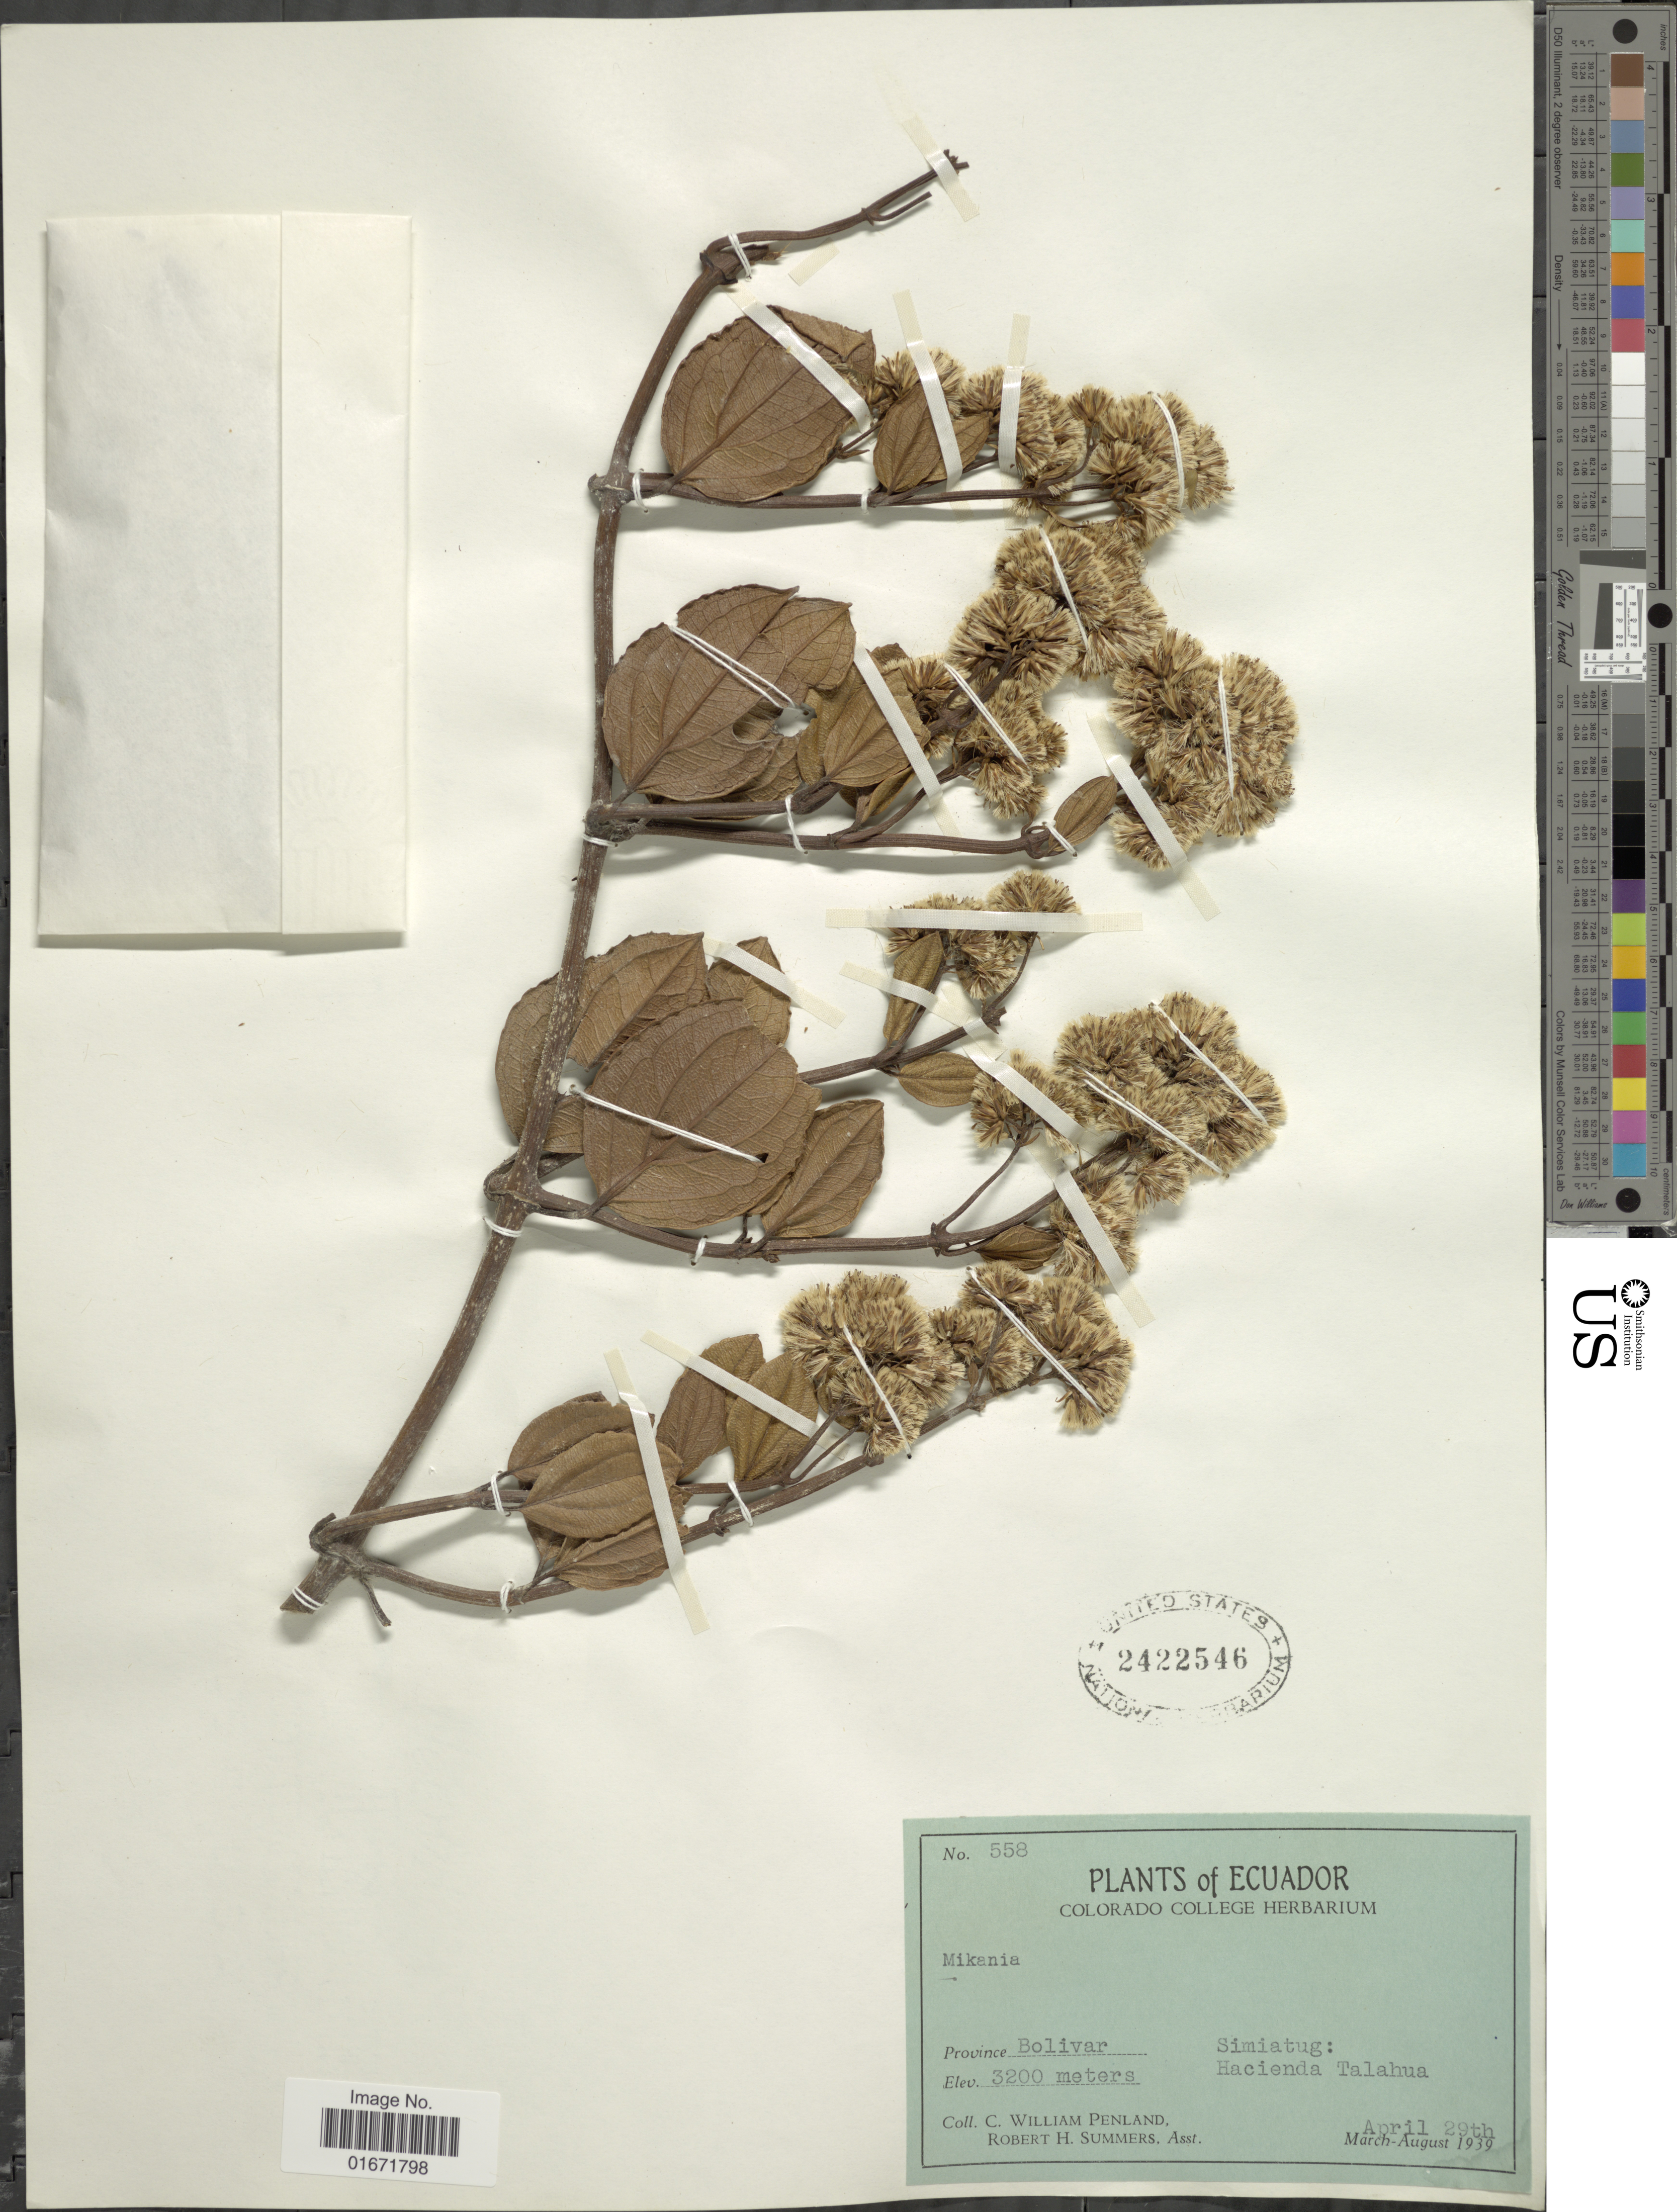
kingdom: Plantae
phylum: Tracheophyta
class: Magnoliopsida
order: Asterales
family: Asteraceae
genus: Mikania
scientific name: Mikania harlingii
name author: R.M. King & H. Rob.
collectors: C. W. Penland & R. Summers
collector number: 558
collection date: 1939-04-29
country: Ecuador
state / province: Bolívar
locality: Province Bolivar. Simiatug: Hacienda Talahua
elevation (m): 3200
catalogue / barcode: US 2422546